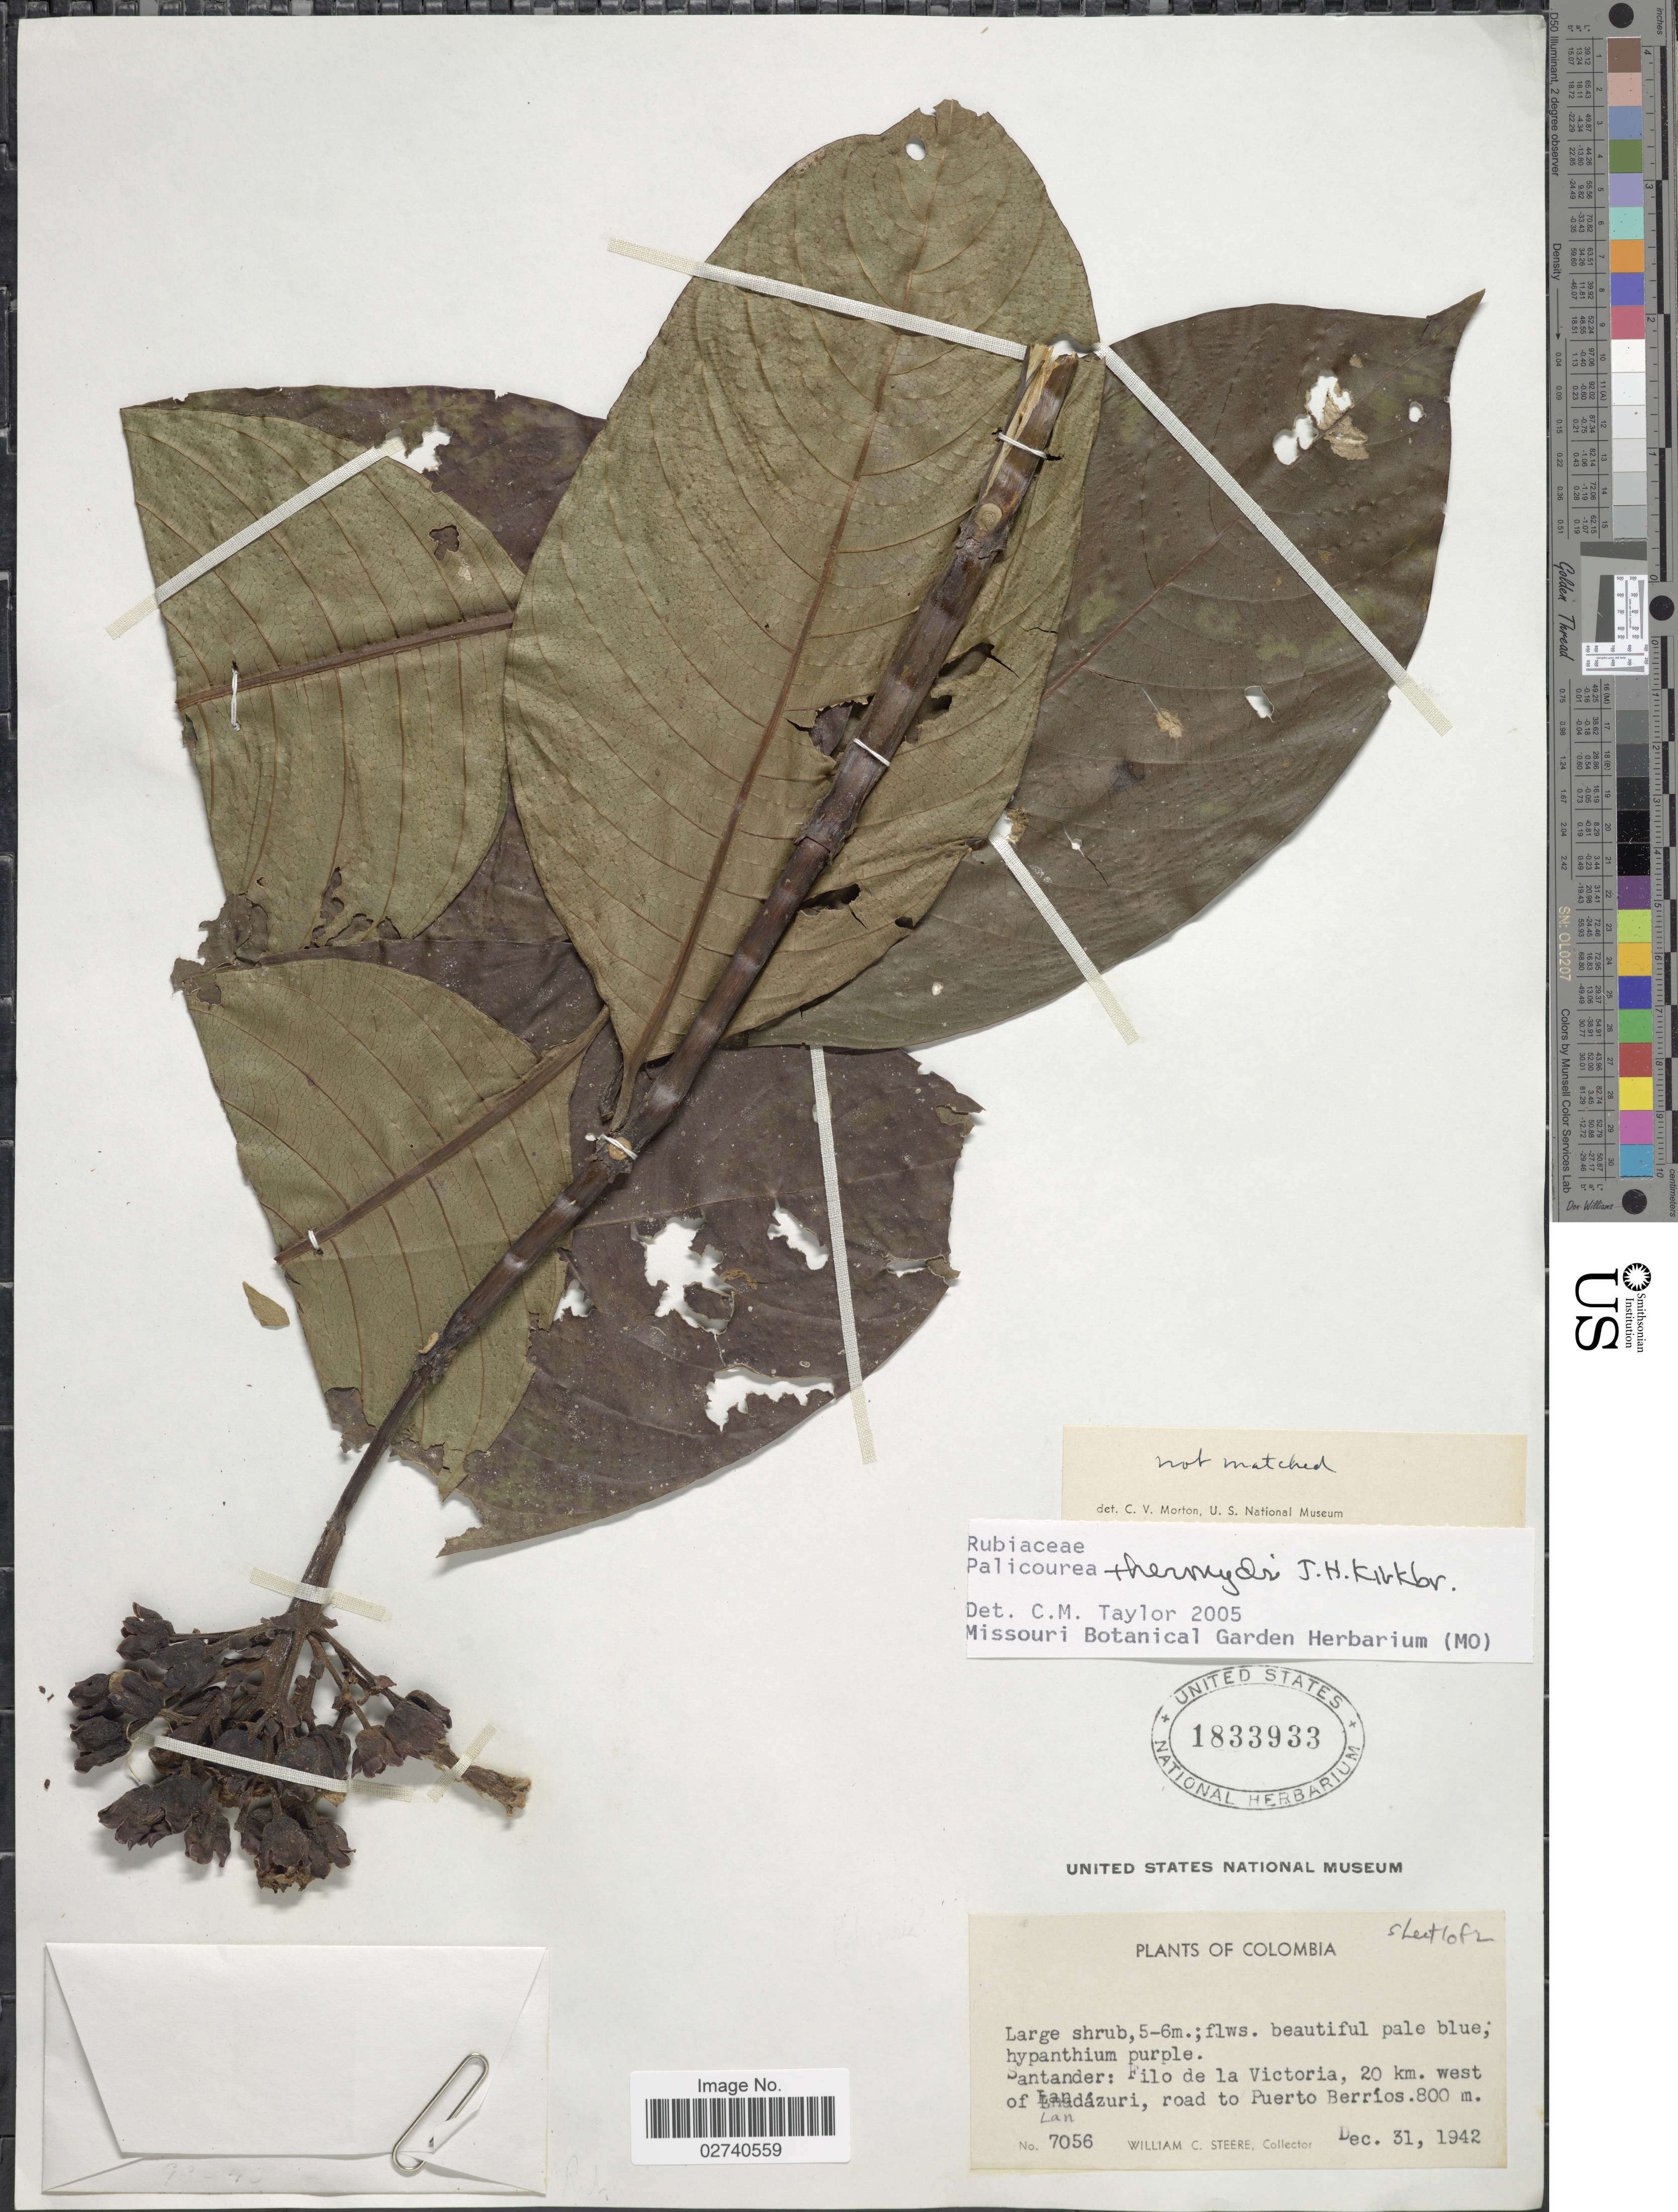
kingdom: Plantae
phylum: Tracheophyta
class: Magnoliopsida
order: Gentianales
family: Rubiaceae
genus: Palicourea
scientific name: Palicourea thermydri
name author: J.H. Kirkbr.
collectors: W. C. Steere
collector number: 7056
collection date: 1942-12-31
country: Colombia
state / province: Santander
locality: Filo de la Victoria, 20 km. west of Landazuri, road to Puerto Berrios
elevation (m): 800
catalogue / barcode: US 1833933